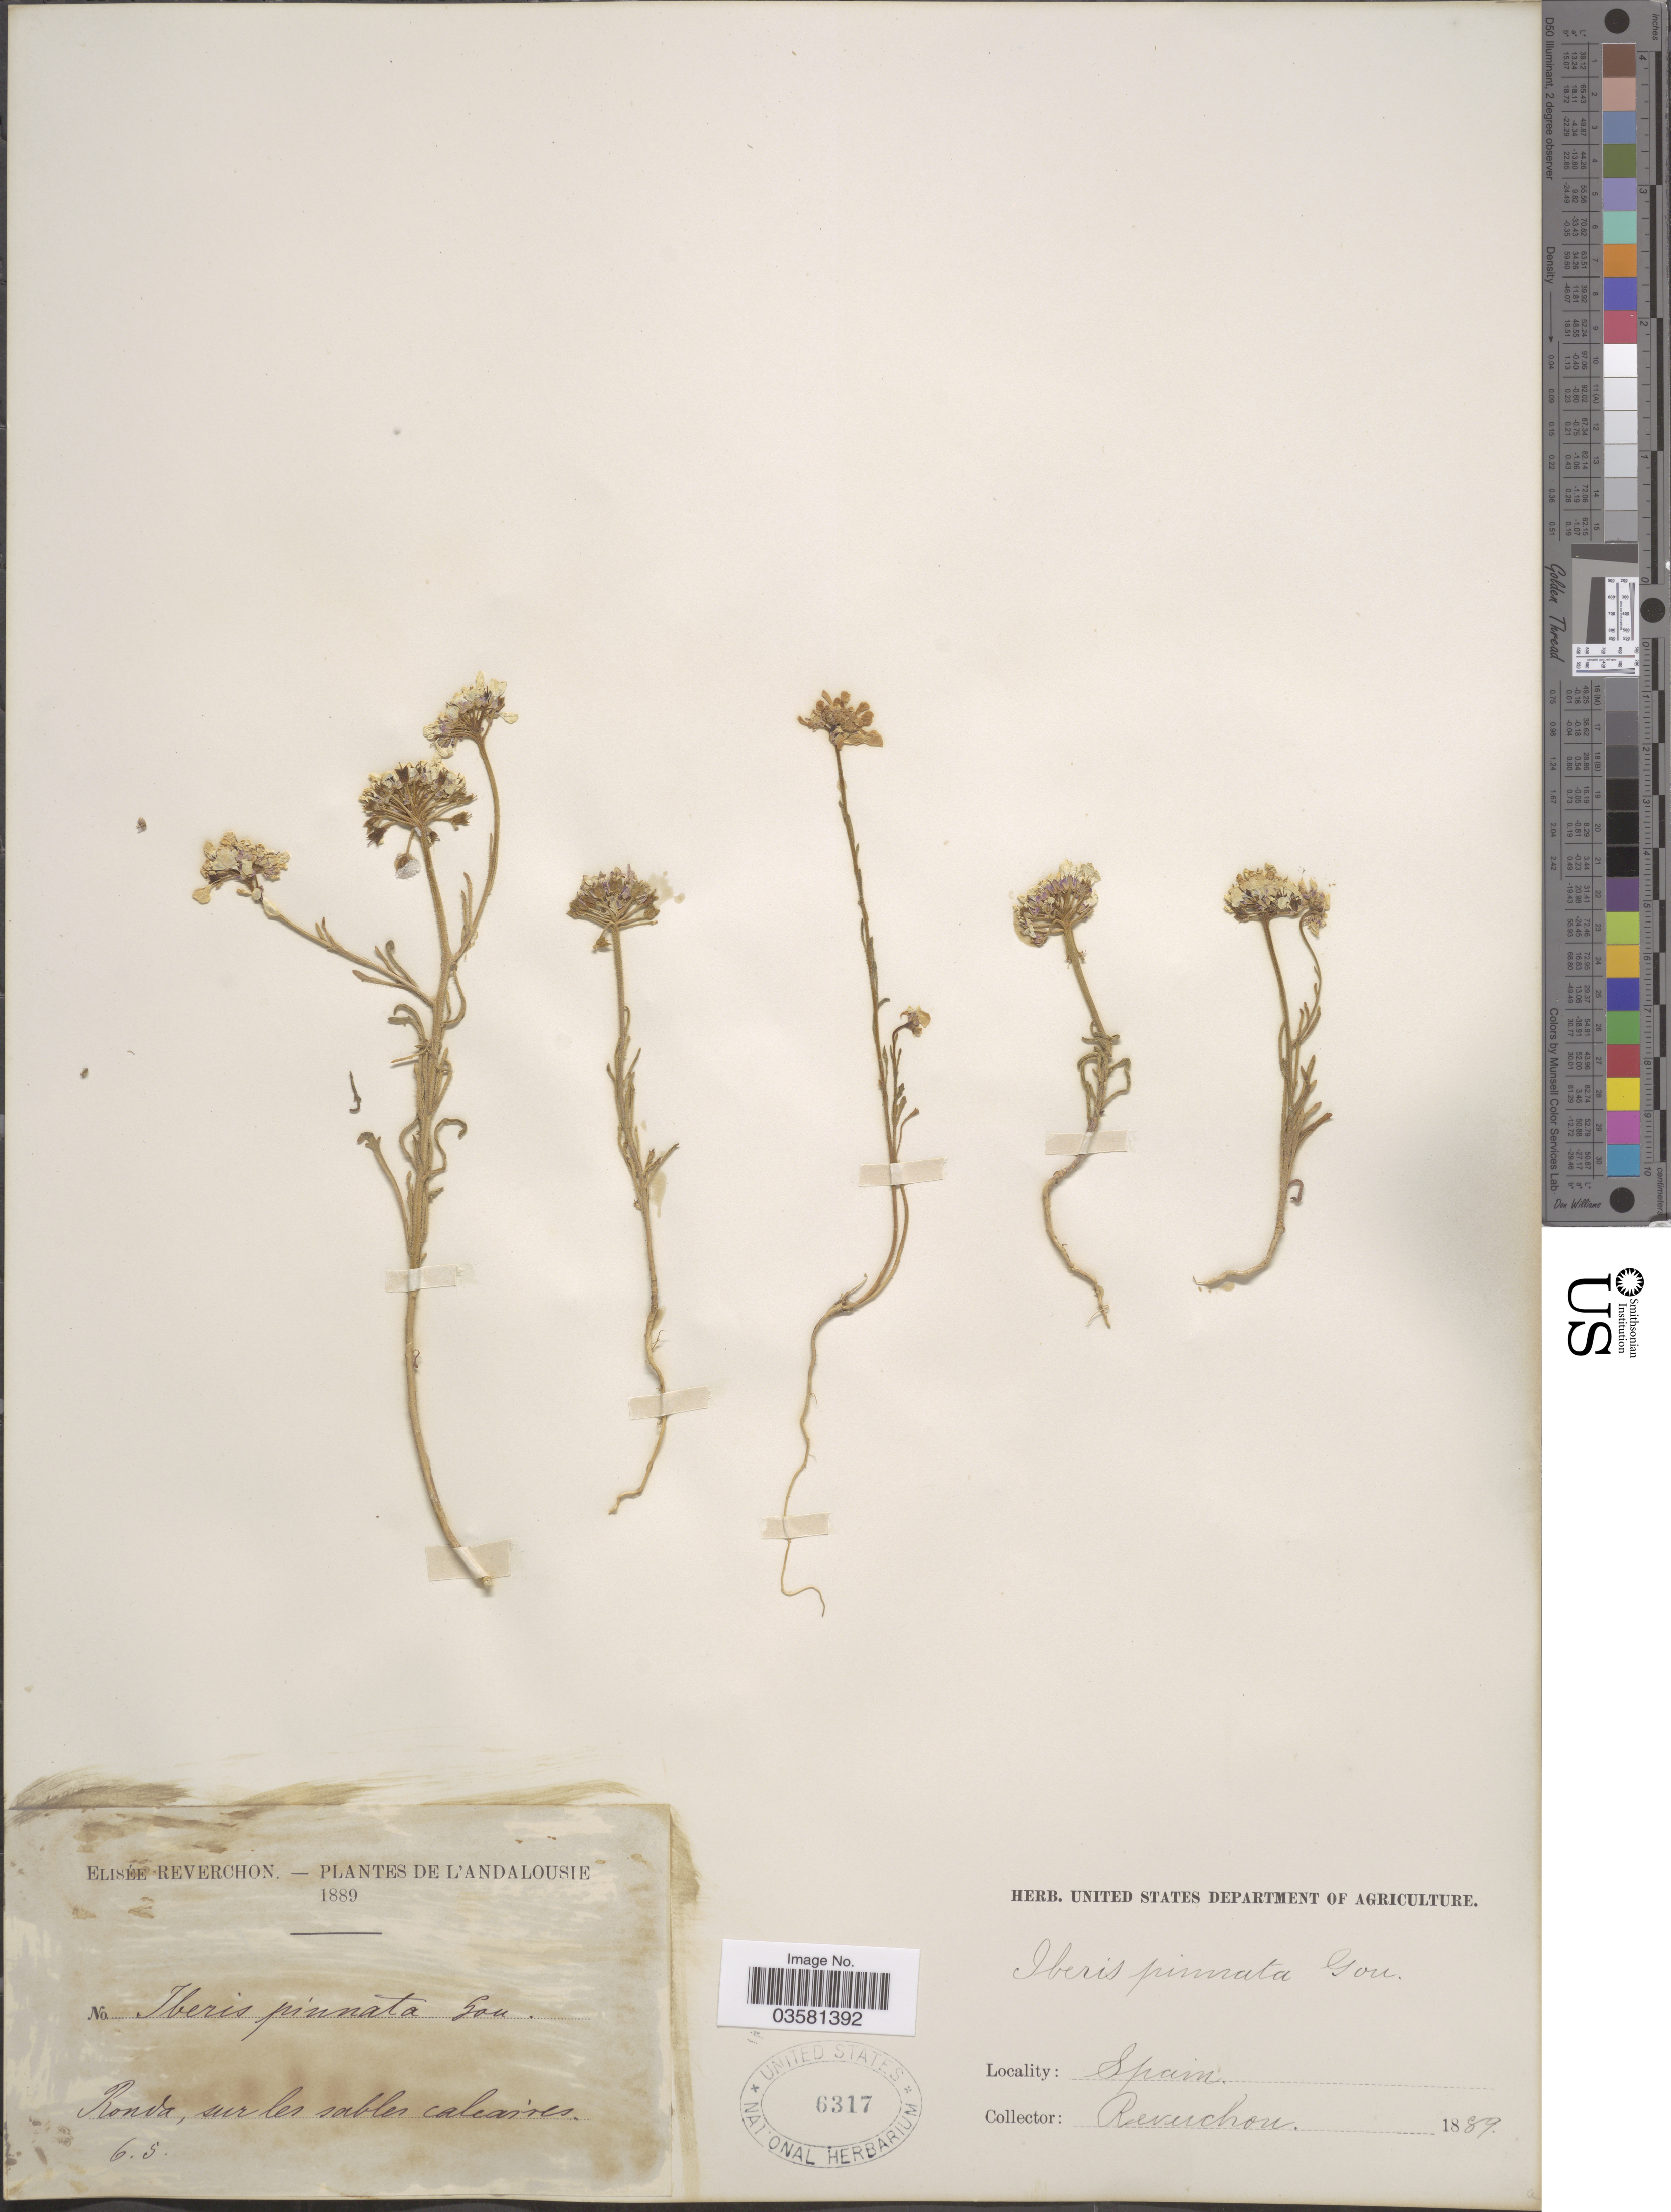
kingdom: Plantae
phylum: Tracheophyta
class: Magnoliopsida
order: Brassicales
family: Brassicaceae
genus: Iberis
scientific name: Iberis pinnata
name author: L.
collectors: E. Reverchon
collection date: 1889-05-06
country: Spain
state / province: Andalucía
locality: Andalousie. Ronda, sur les sables calcaires.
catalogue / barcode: US 6317